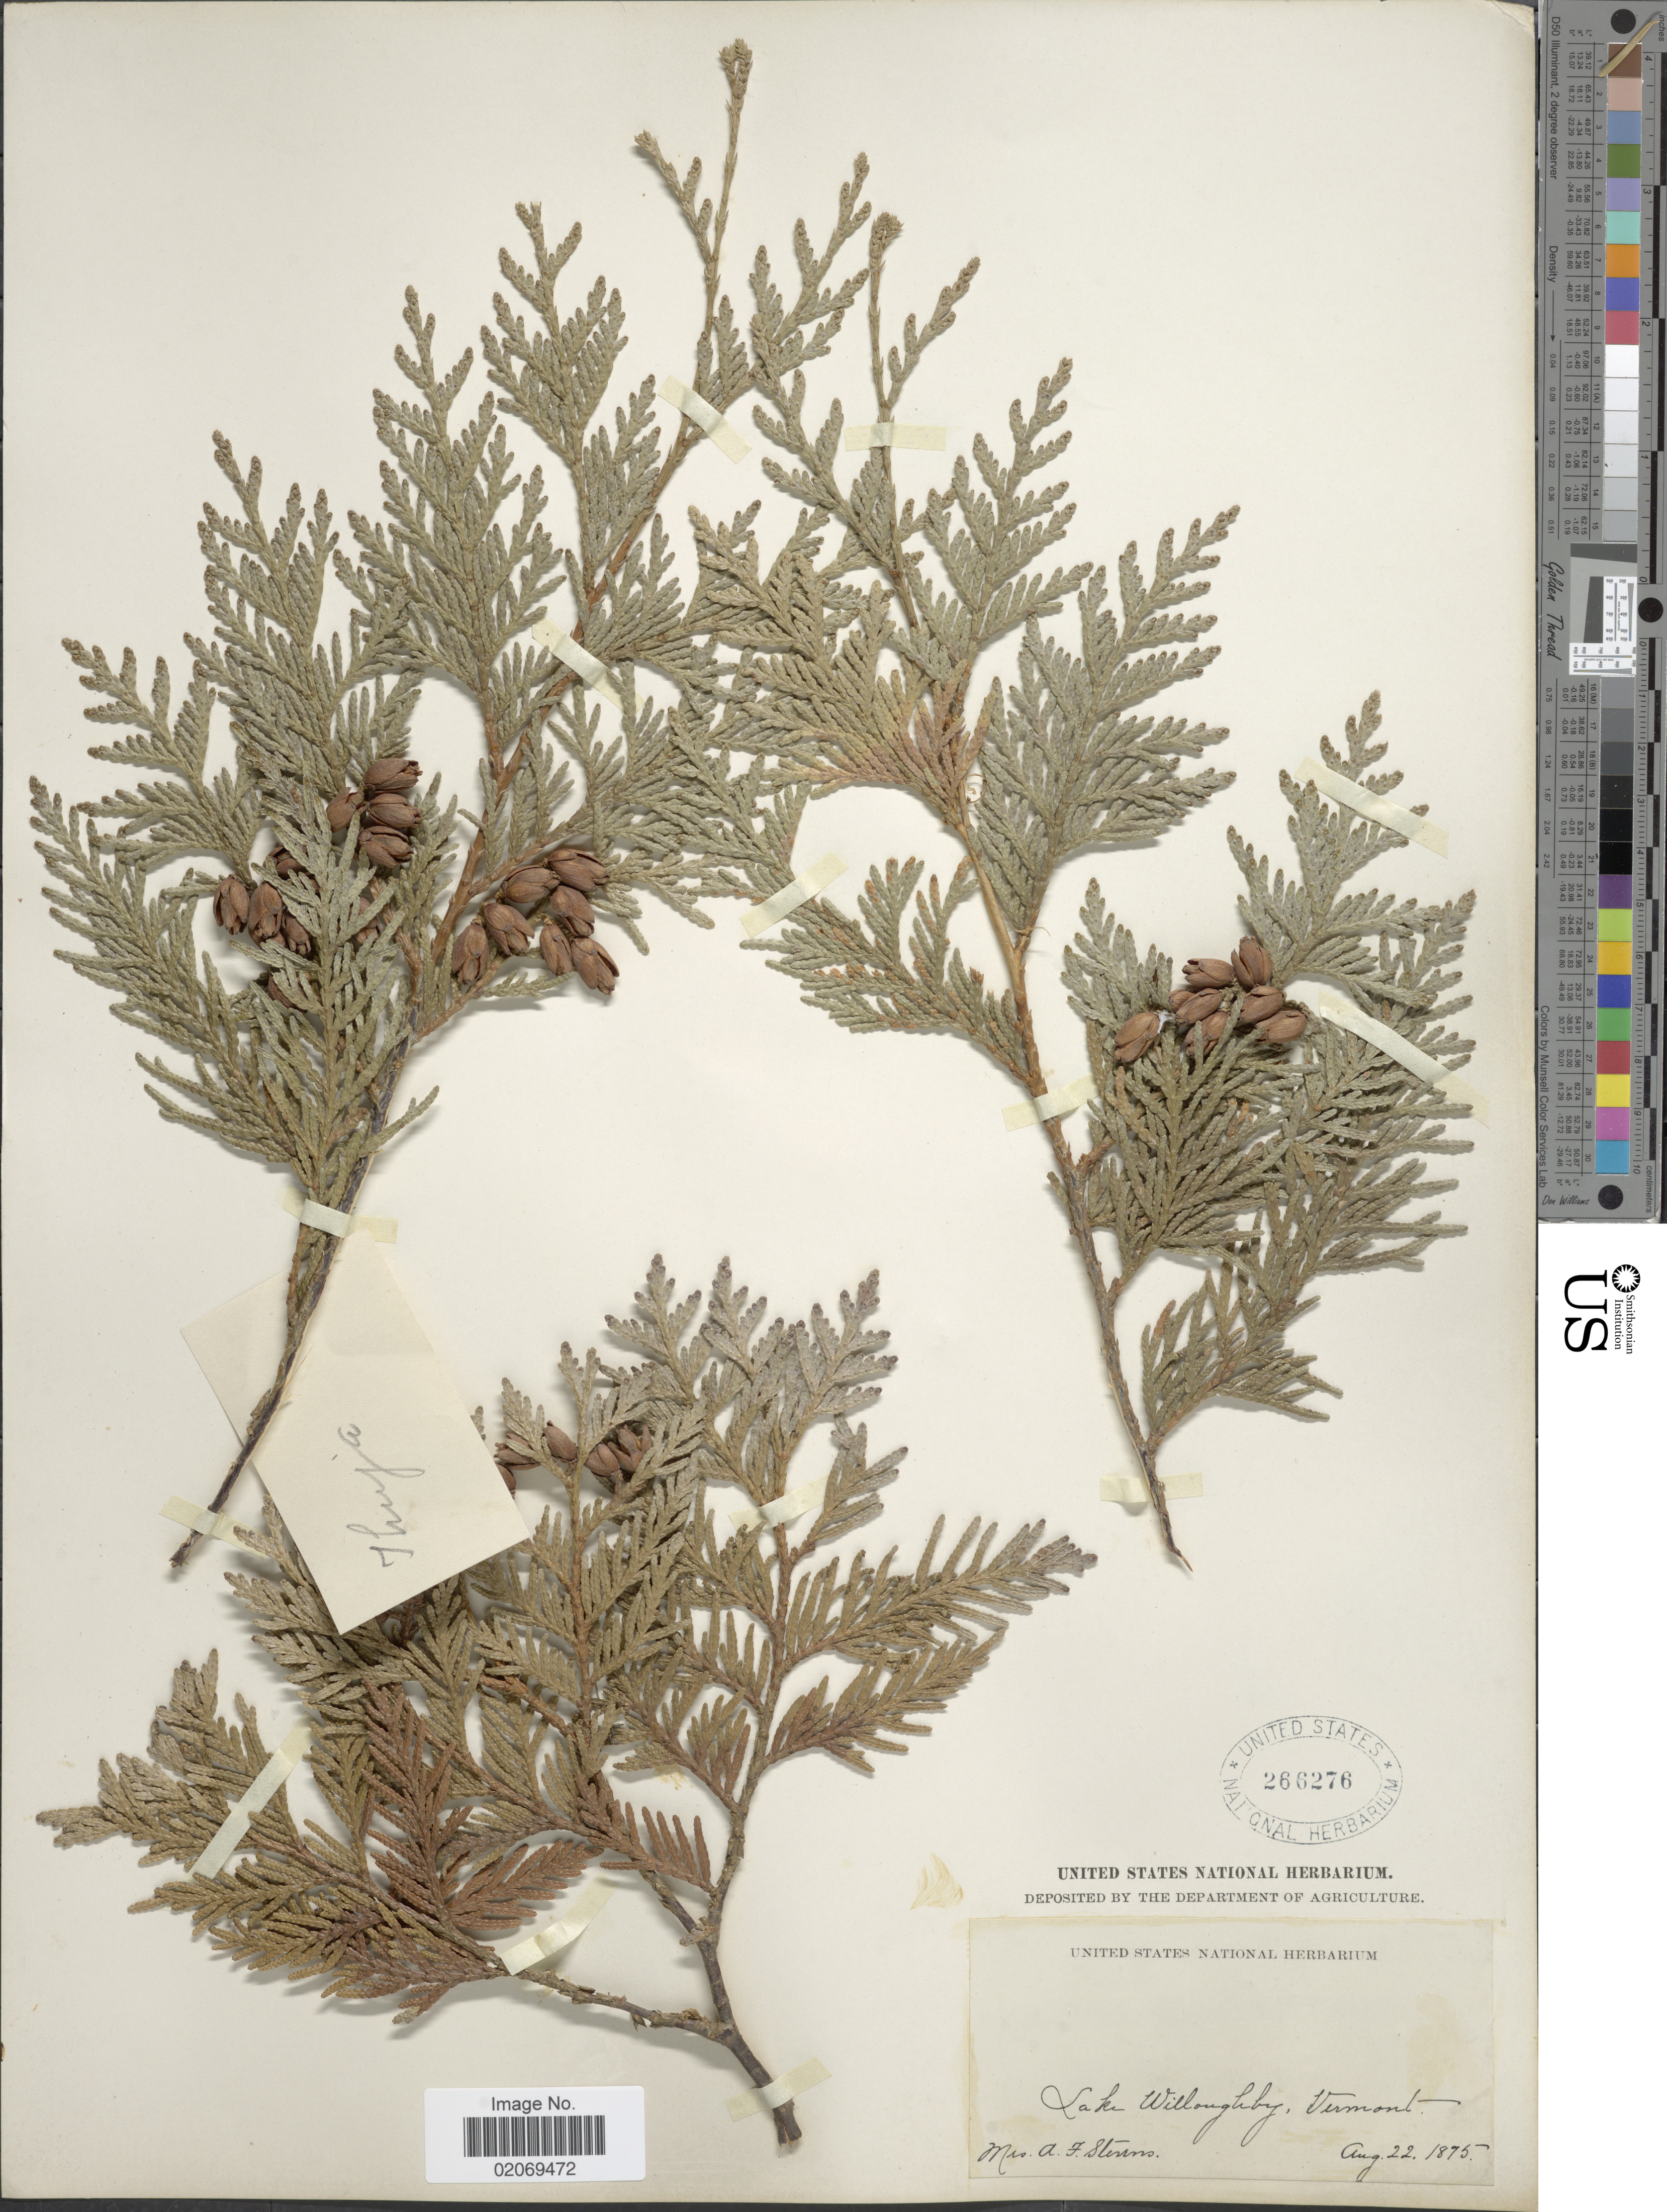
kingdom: Plantae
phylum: Tracheophyta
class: Pinopsida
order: Pinales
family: Cupressaceae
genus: Thuja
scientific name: Thuja occidentalis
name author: L.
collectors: A. Stevens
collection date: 1875-08-22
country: United States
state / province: Vermont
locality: Lake Willoughby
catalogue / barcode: US 266276